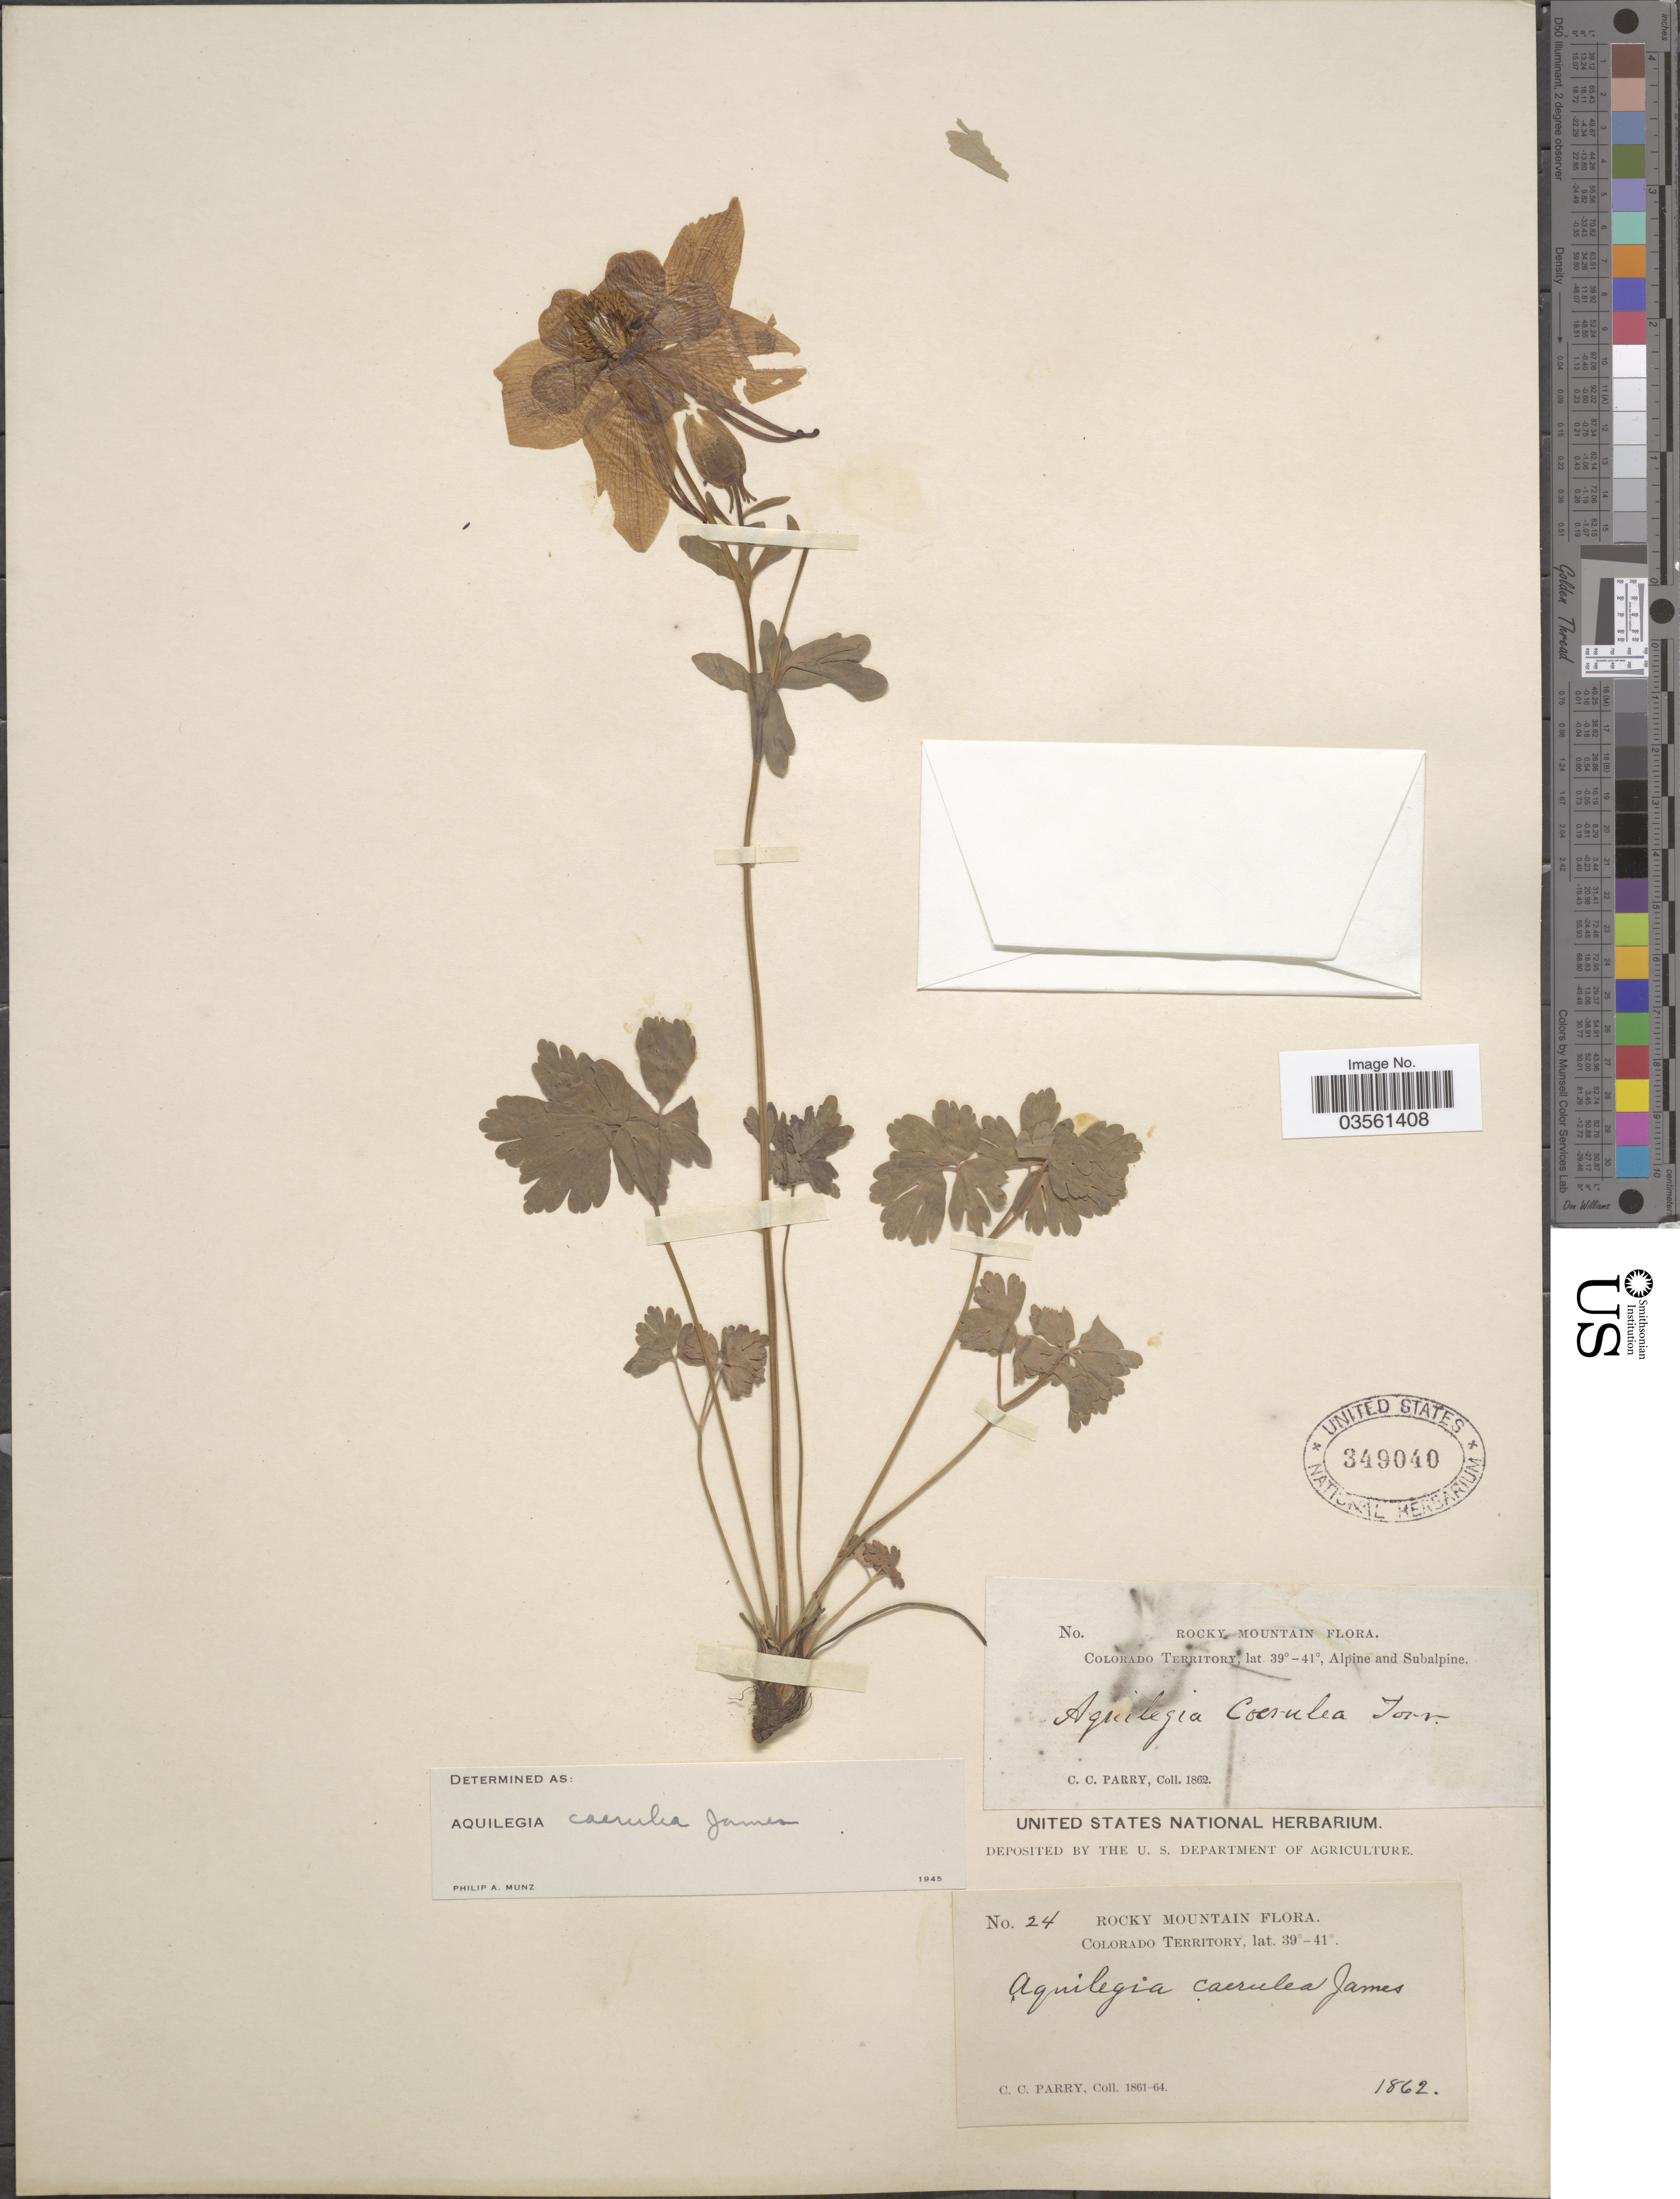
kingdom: Plantae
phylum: Tracheophyta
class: Magnoliopsida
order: Ranunculales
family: Ranunculaceae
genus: Aquilegia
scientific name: Aquilegia coerulea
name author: E. James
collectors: C. C. Parry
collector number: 24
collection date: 1862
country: United States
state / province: Colorado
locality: Rocky Mountain.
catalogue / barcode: US 349040